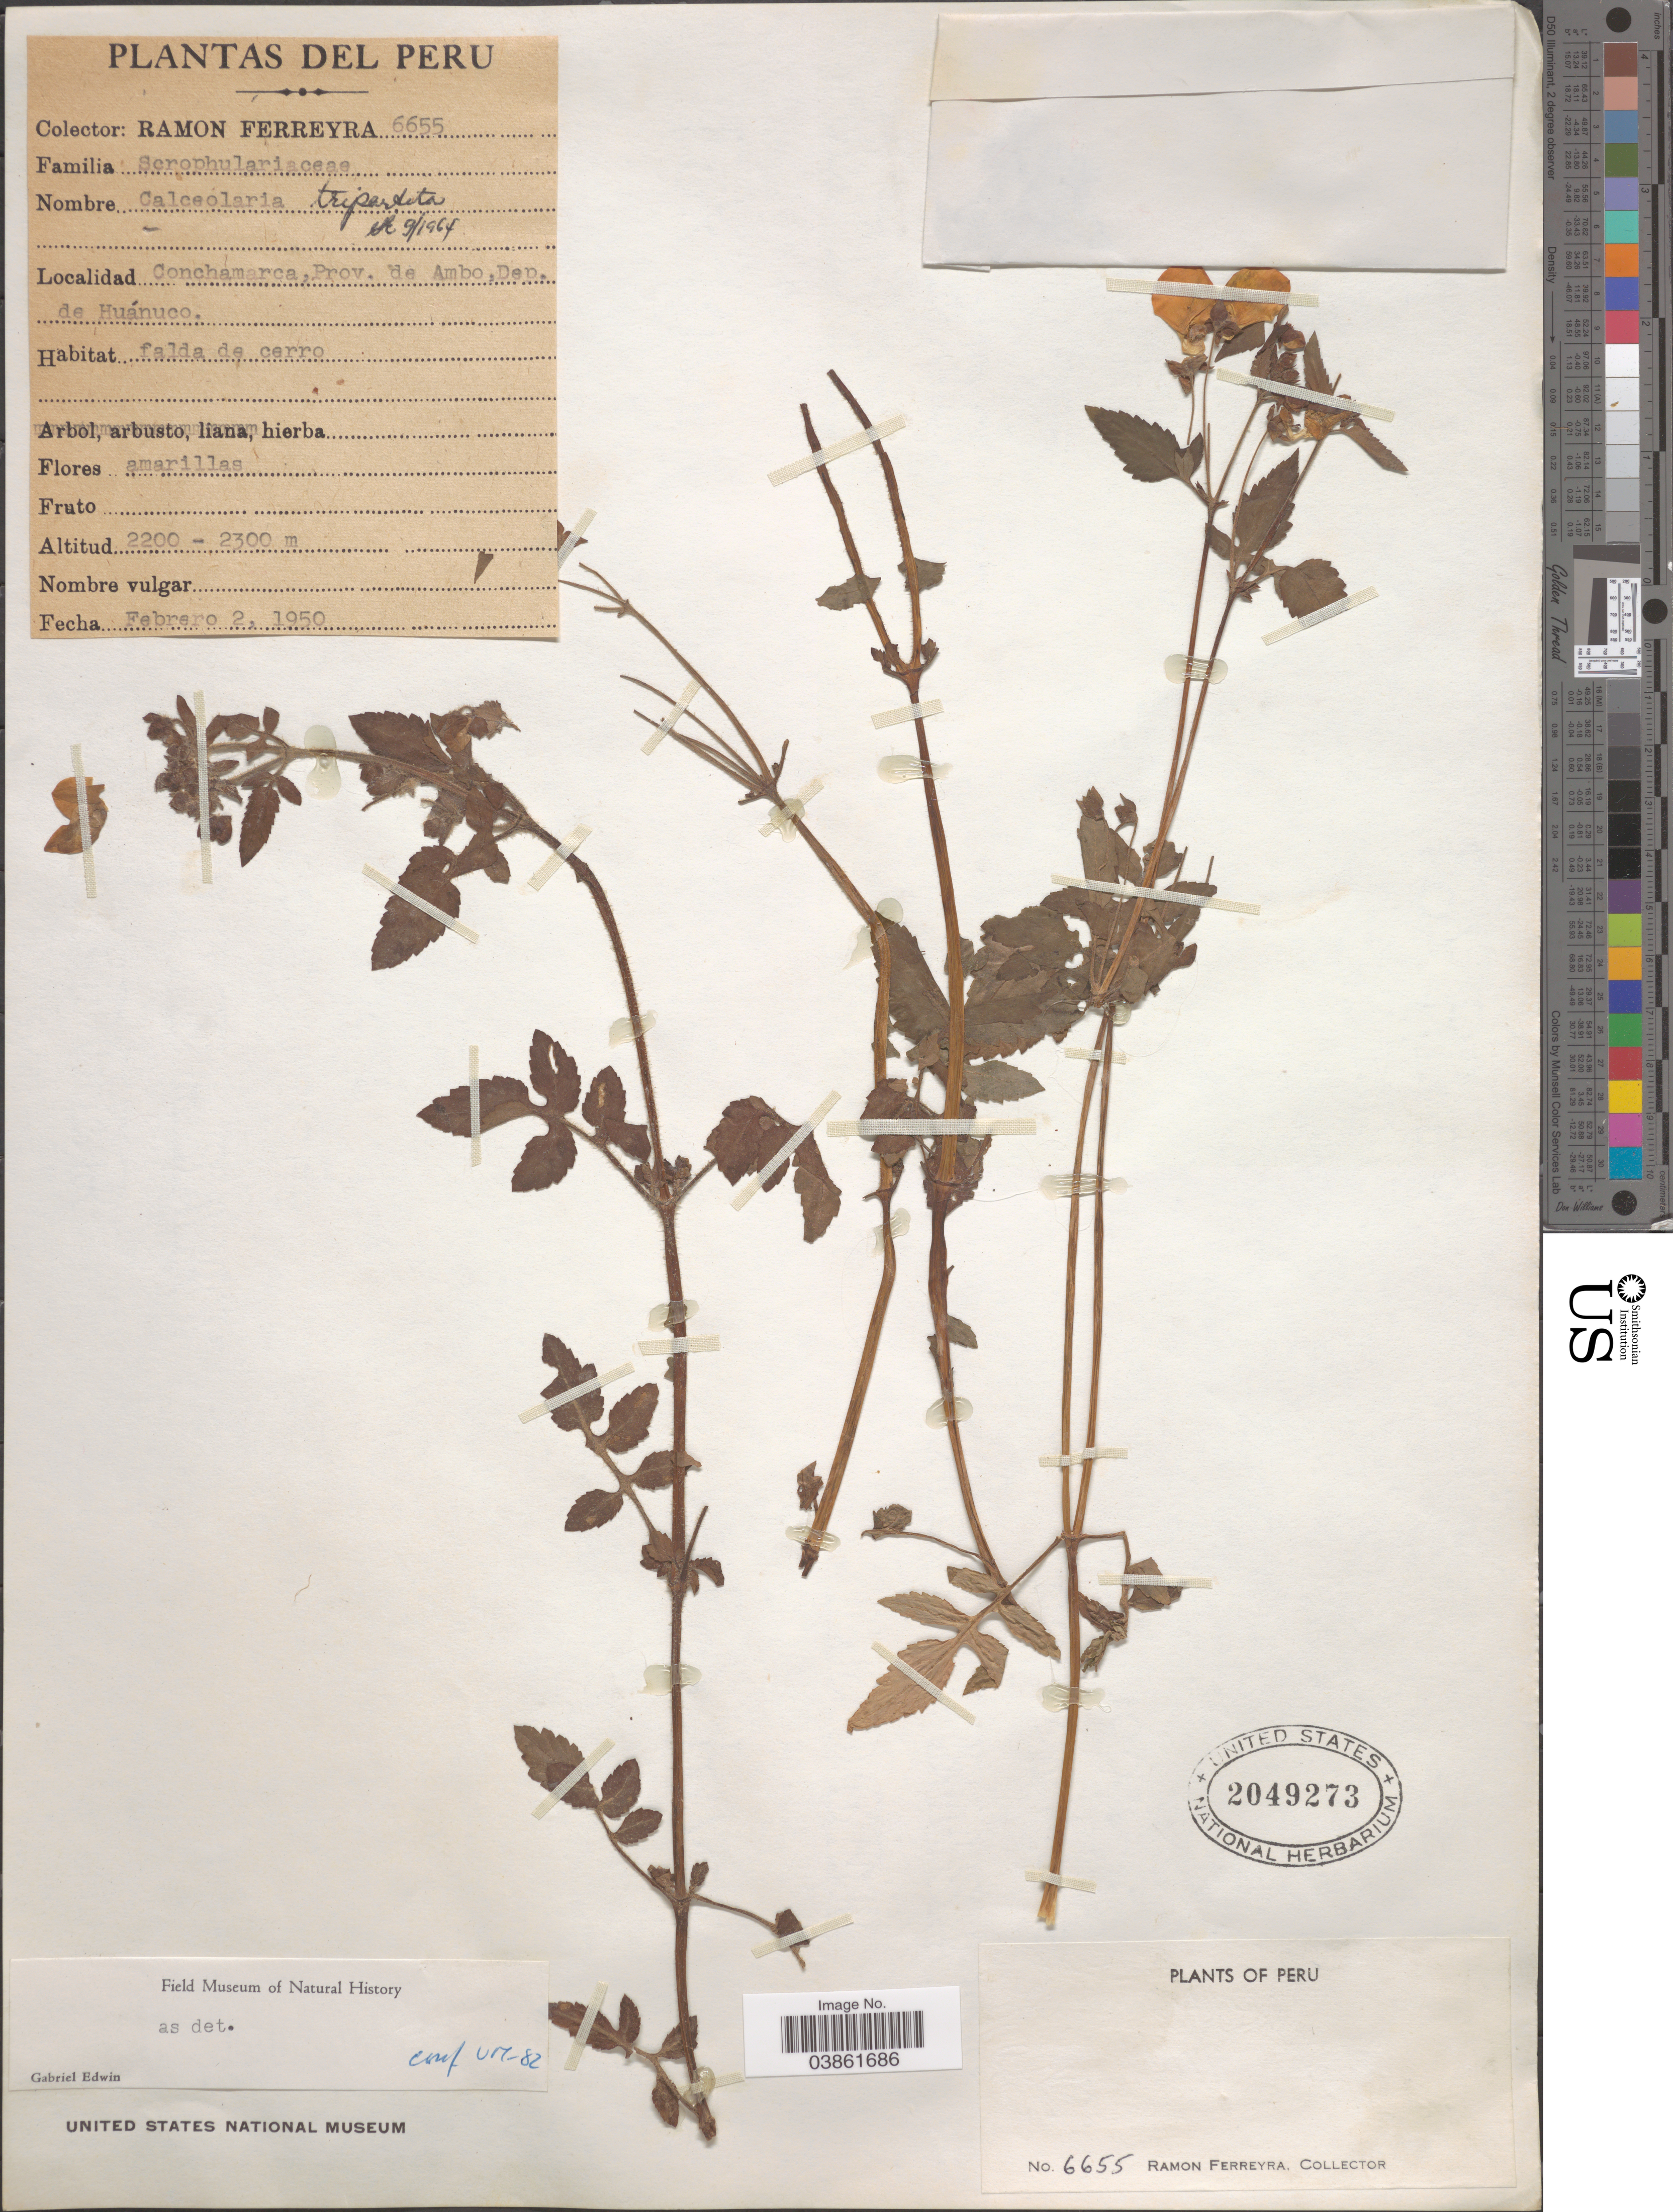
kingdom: Plantae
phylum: Tracheophyta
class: Magnoliopsida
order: Lamiales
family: Calceolariaceae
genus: Calceolaria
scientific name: Calceolaria tripartita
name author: Ruiz & Pav.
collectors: R. A. Ferreyra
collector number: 6655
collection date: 1950-02-02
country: Peru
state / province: Huánuco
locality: Conchamarca, Prov. de Ambo, Dep. de Huánuco.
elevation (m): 2200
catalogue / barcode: US 2049273